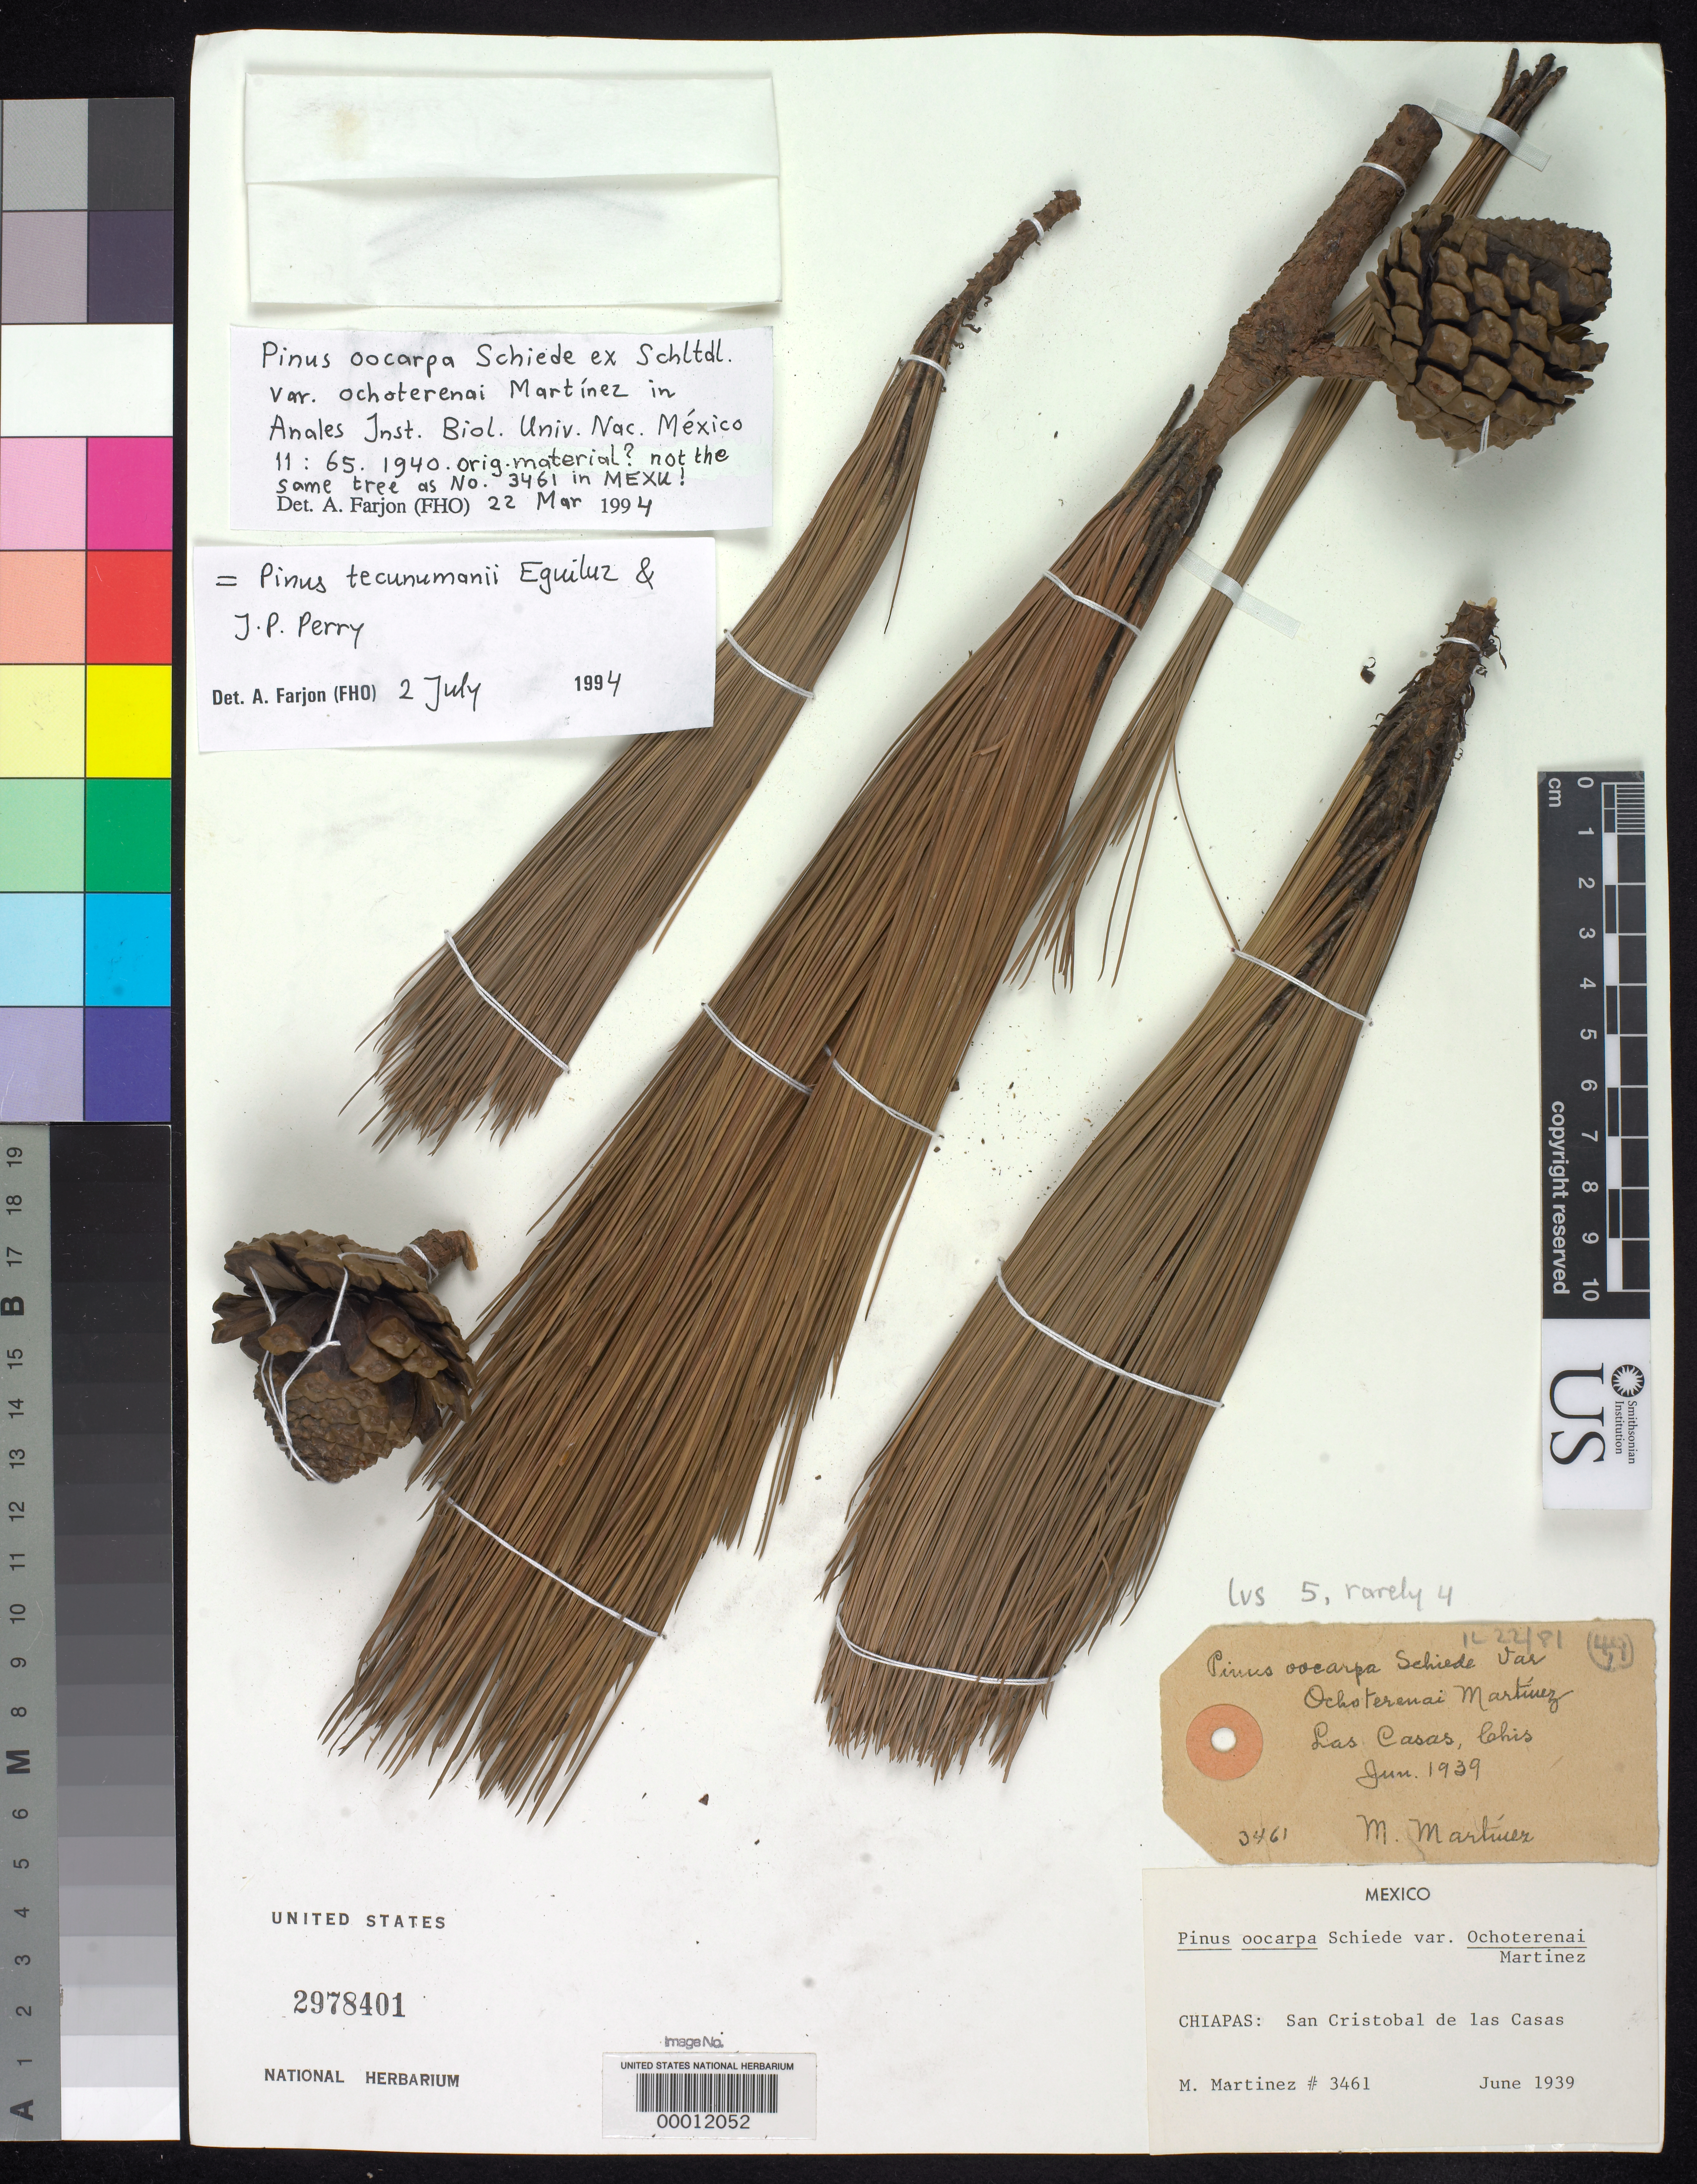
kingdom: Plantae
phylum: Tracheophyta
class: Pinopsida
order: Pinales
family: Pinaceae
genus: Pinus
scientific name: Pinus oocarpa var. ochoterenai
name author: Martínez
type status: Isotype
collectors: M. Martínez M.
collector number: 3461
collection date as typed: Jun 1939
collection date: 1939-06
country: Mexico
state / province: Chiapas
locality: San Cristobal de las Casas.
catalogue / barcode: US 2978401